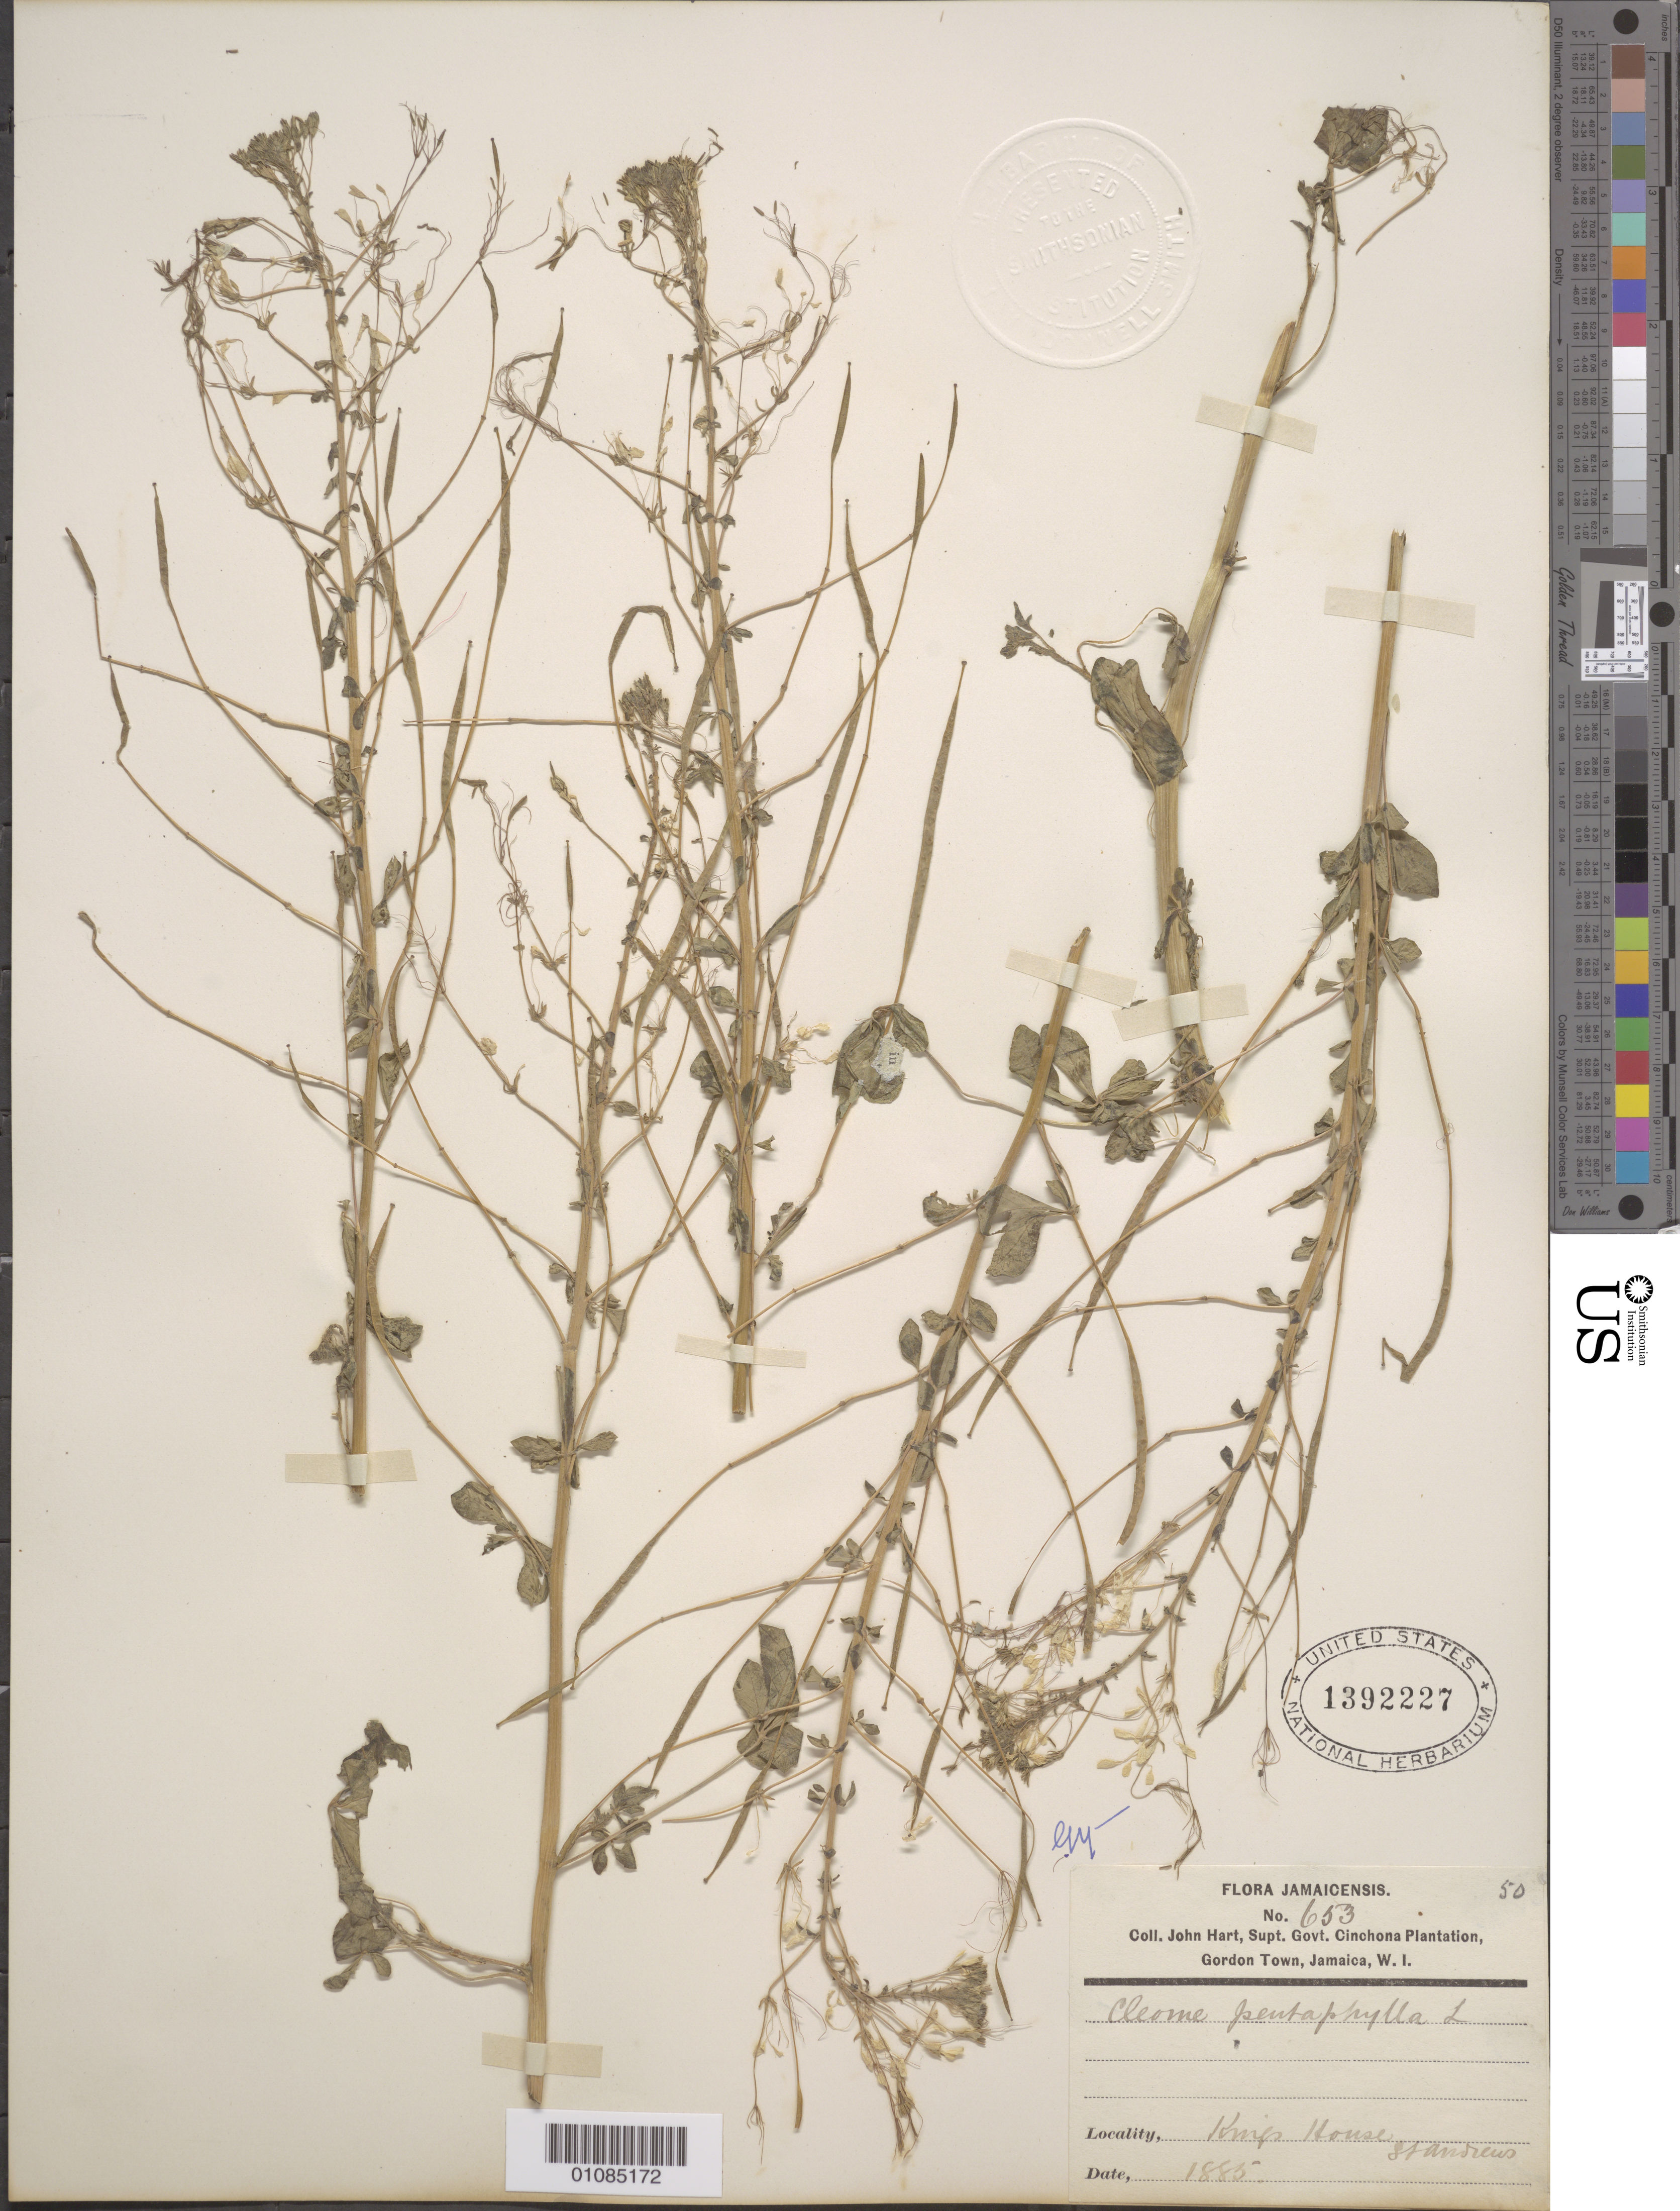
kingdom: Plantae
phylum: Tracheophyta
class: Magnoliopsida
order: Brassicales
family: Cleomaceae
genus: Gynandropsis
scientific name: Gynandropsis gynandra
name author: (L.) Briq.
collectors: J. Hart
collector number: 653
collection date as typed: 1885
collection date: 1885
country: Jamaica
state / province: Saint Andrew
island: Jamaica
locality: Gordon Town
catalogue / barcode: US 1392227